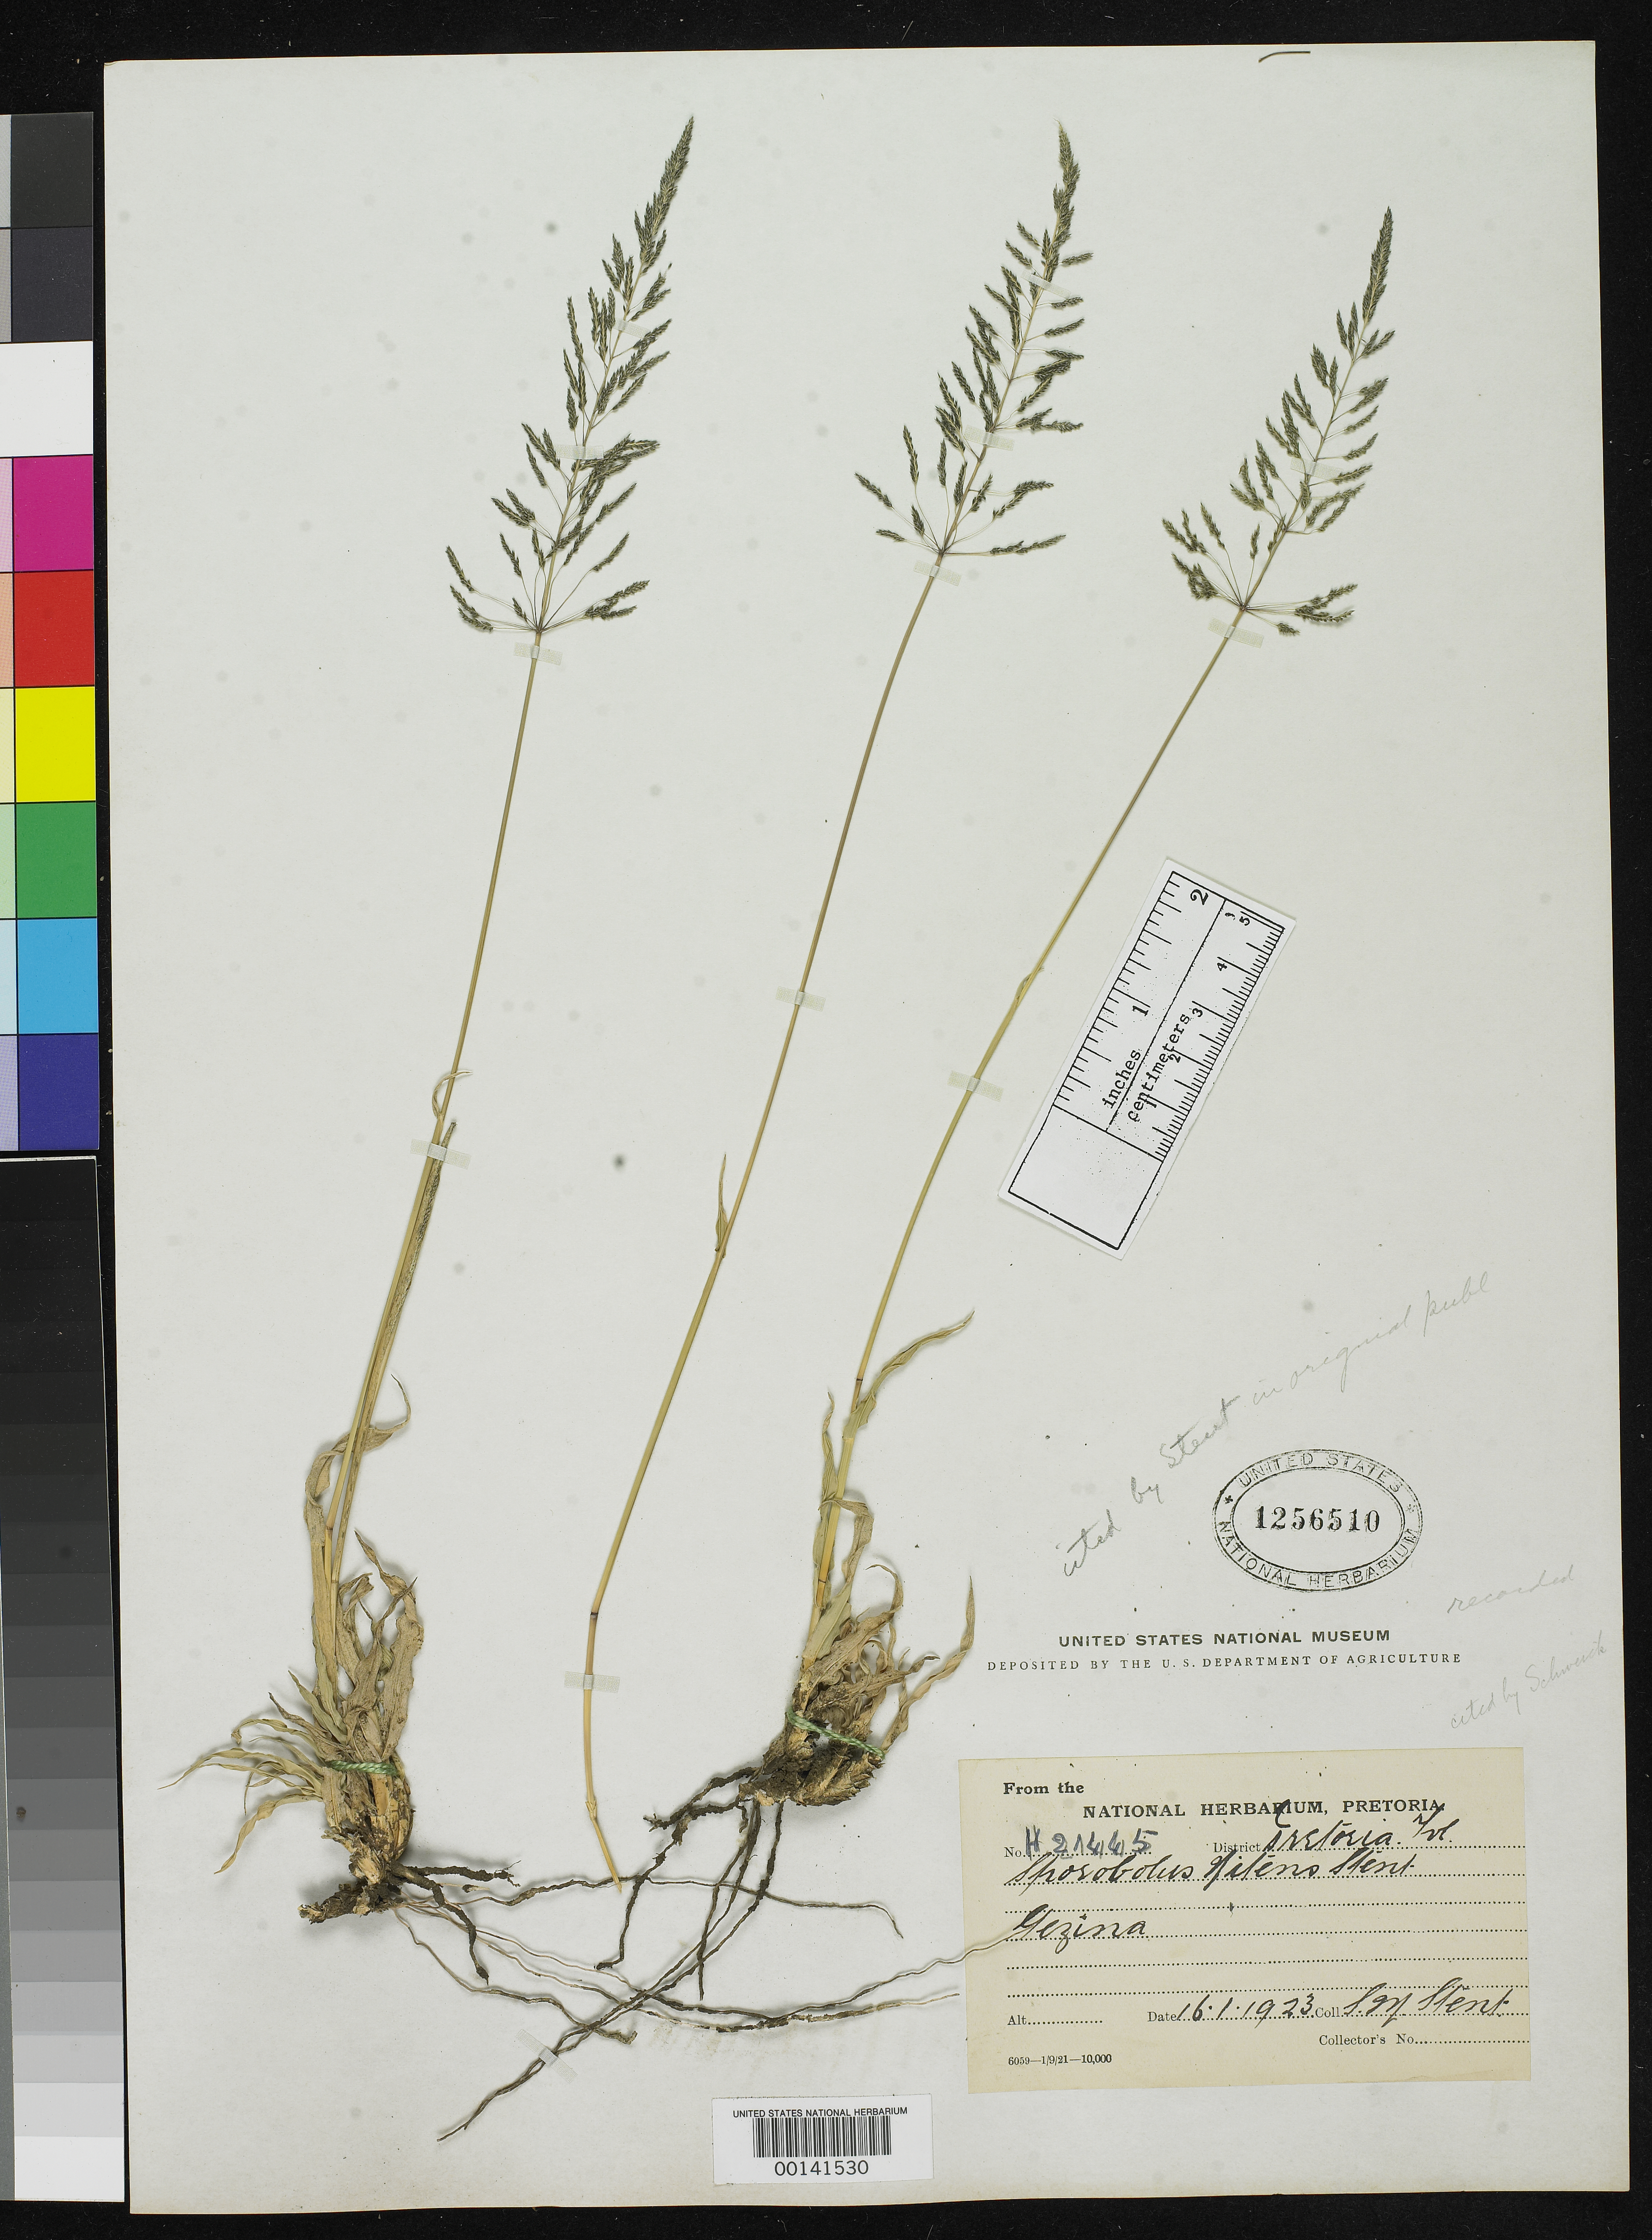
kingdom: Plantae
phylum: Tracheophyta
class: Liliopsida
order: Poales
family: Poaceae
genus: Sporobolus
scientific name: Sporobolus nitens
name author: Stent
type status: Syntype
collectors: S. Stent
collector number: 21445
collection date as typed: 16 Jan 1923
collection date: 1923-01-16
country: South Africa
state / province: Gauteng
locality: Pretoria, Gezina. Transvaal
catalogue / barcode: US 1256510